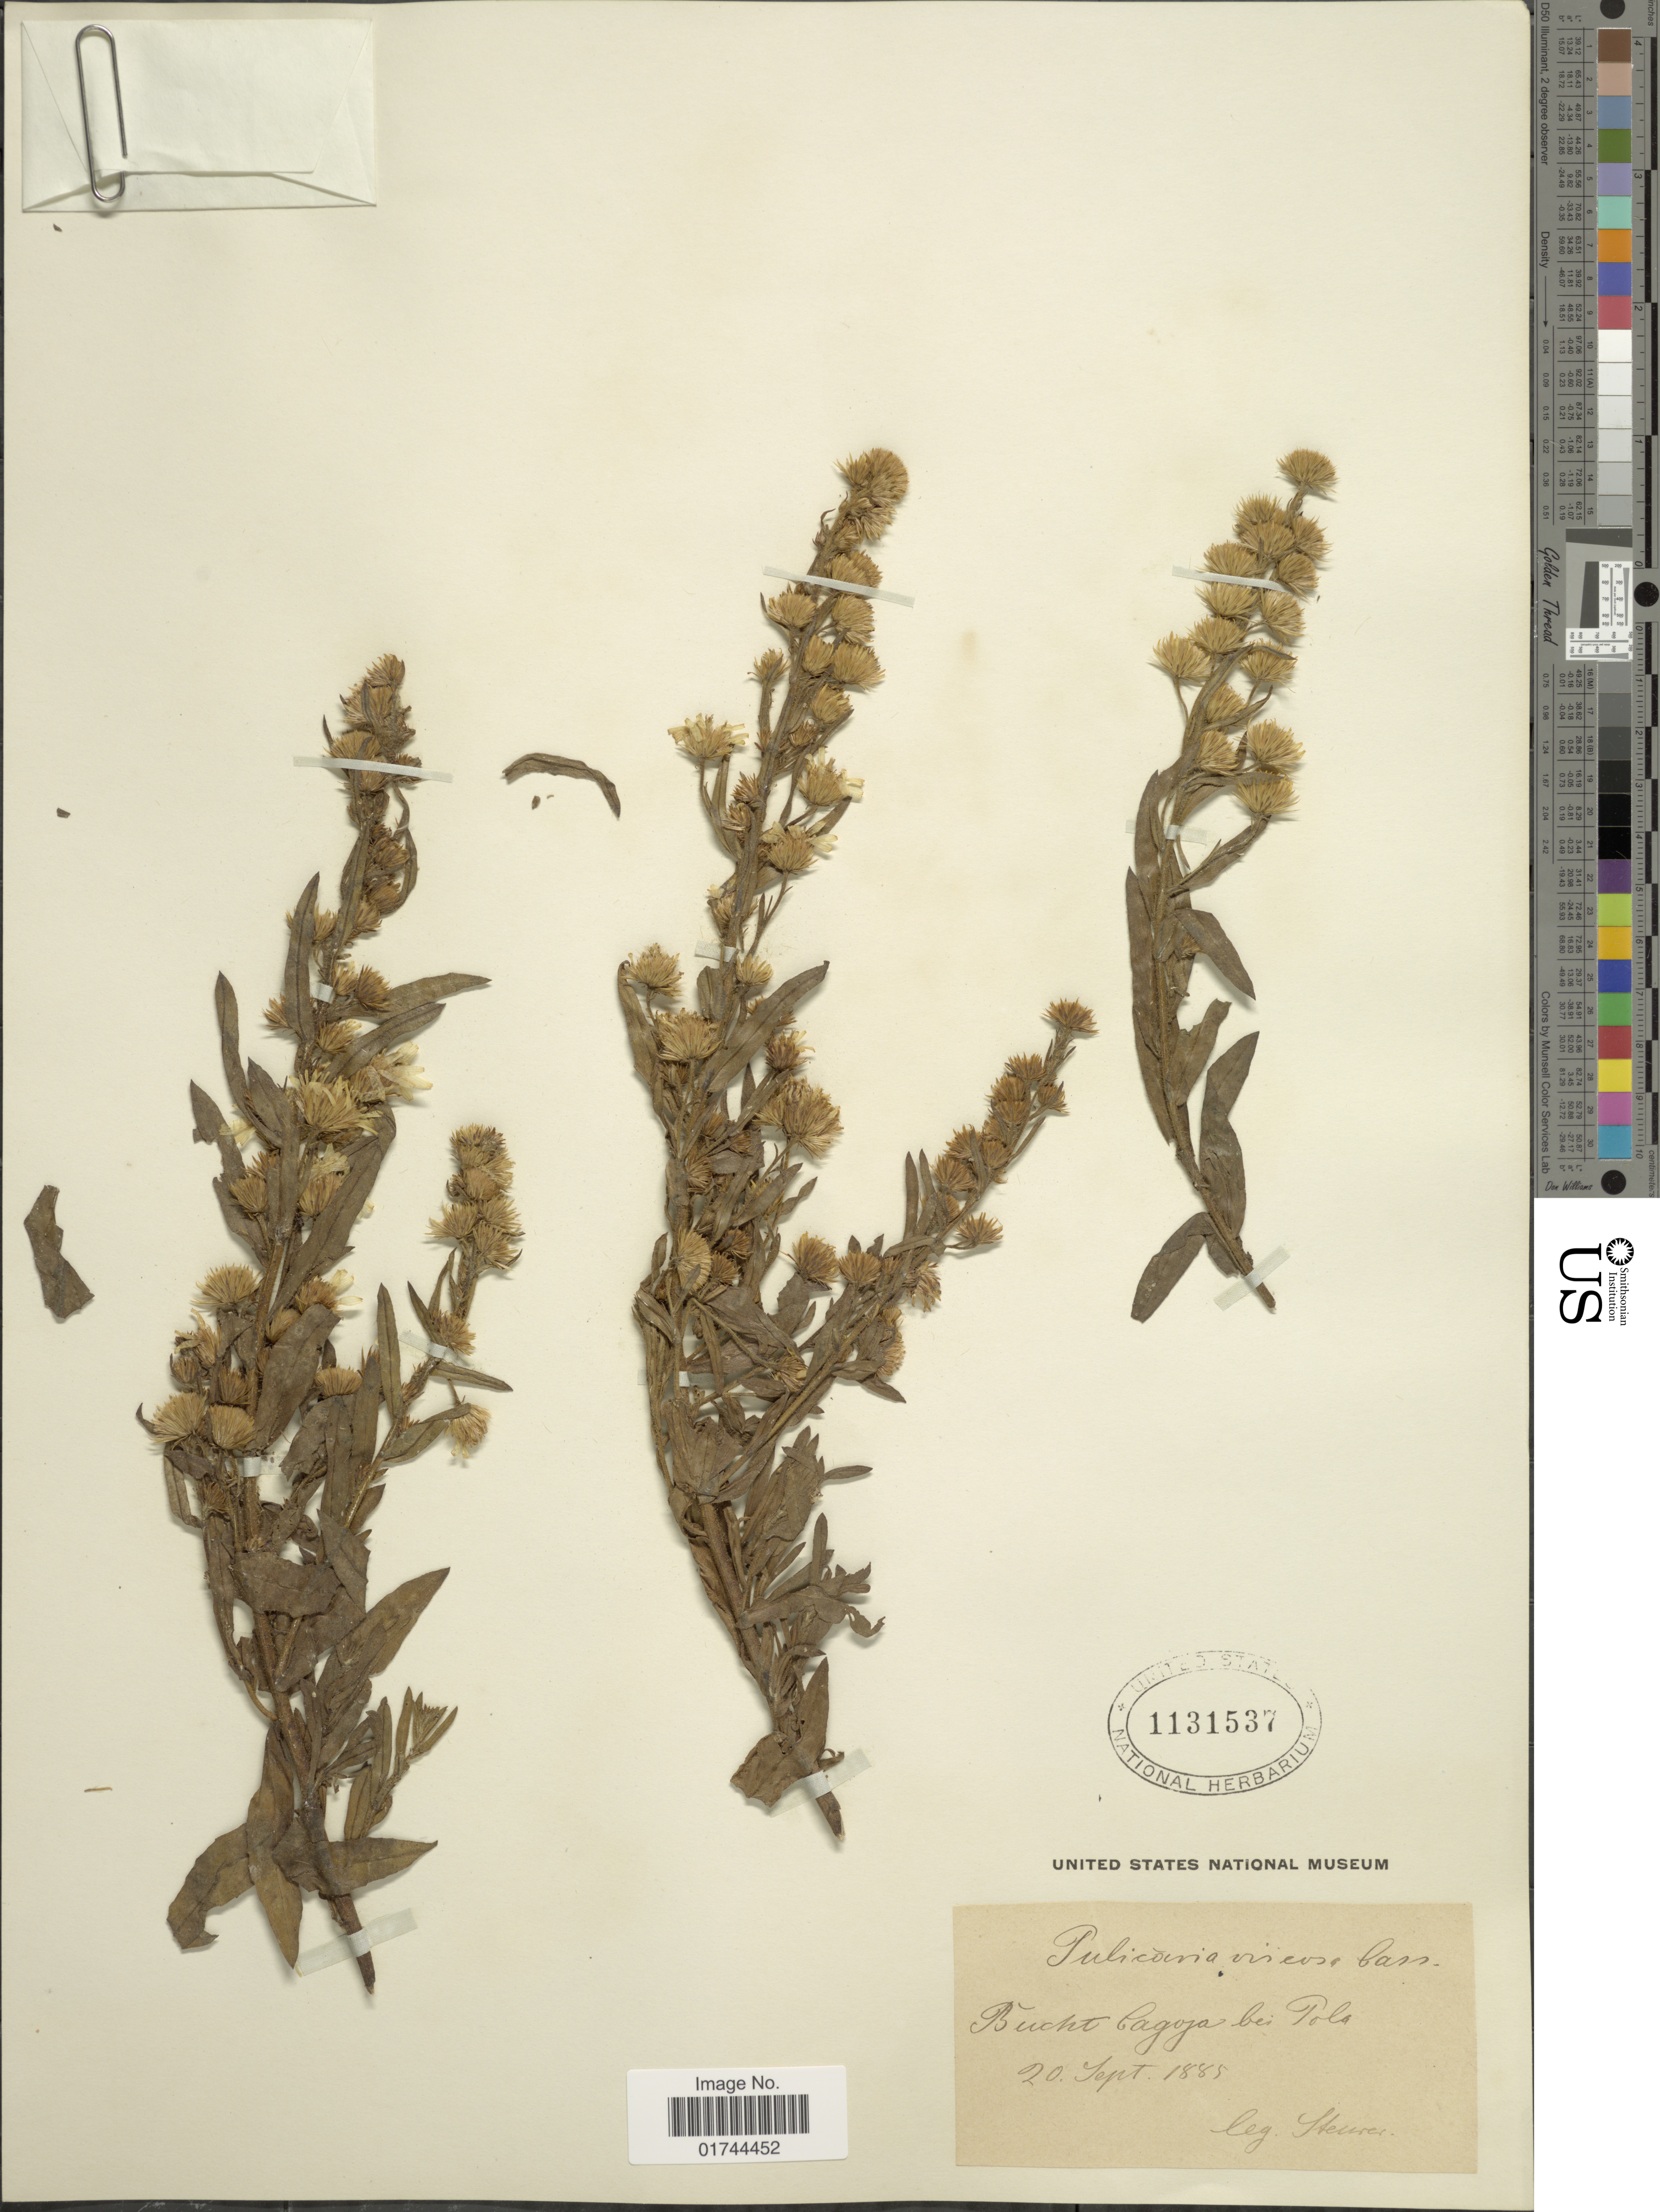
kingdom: Plantae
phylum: Tracheophyta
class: Magnoliopsida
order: Asterales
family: Asteraceae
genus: Pulicaria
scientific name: Pulicaria viscosa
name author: (L.) W.D.J. Koch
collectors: Heures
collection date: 1885-09-20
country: Croatia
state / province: Istria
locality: Bucht lagoja bei Tola [interpreted]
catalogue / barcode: US 1131537